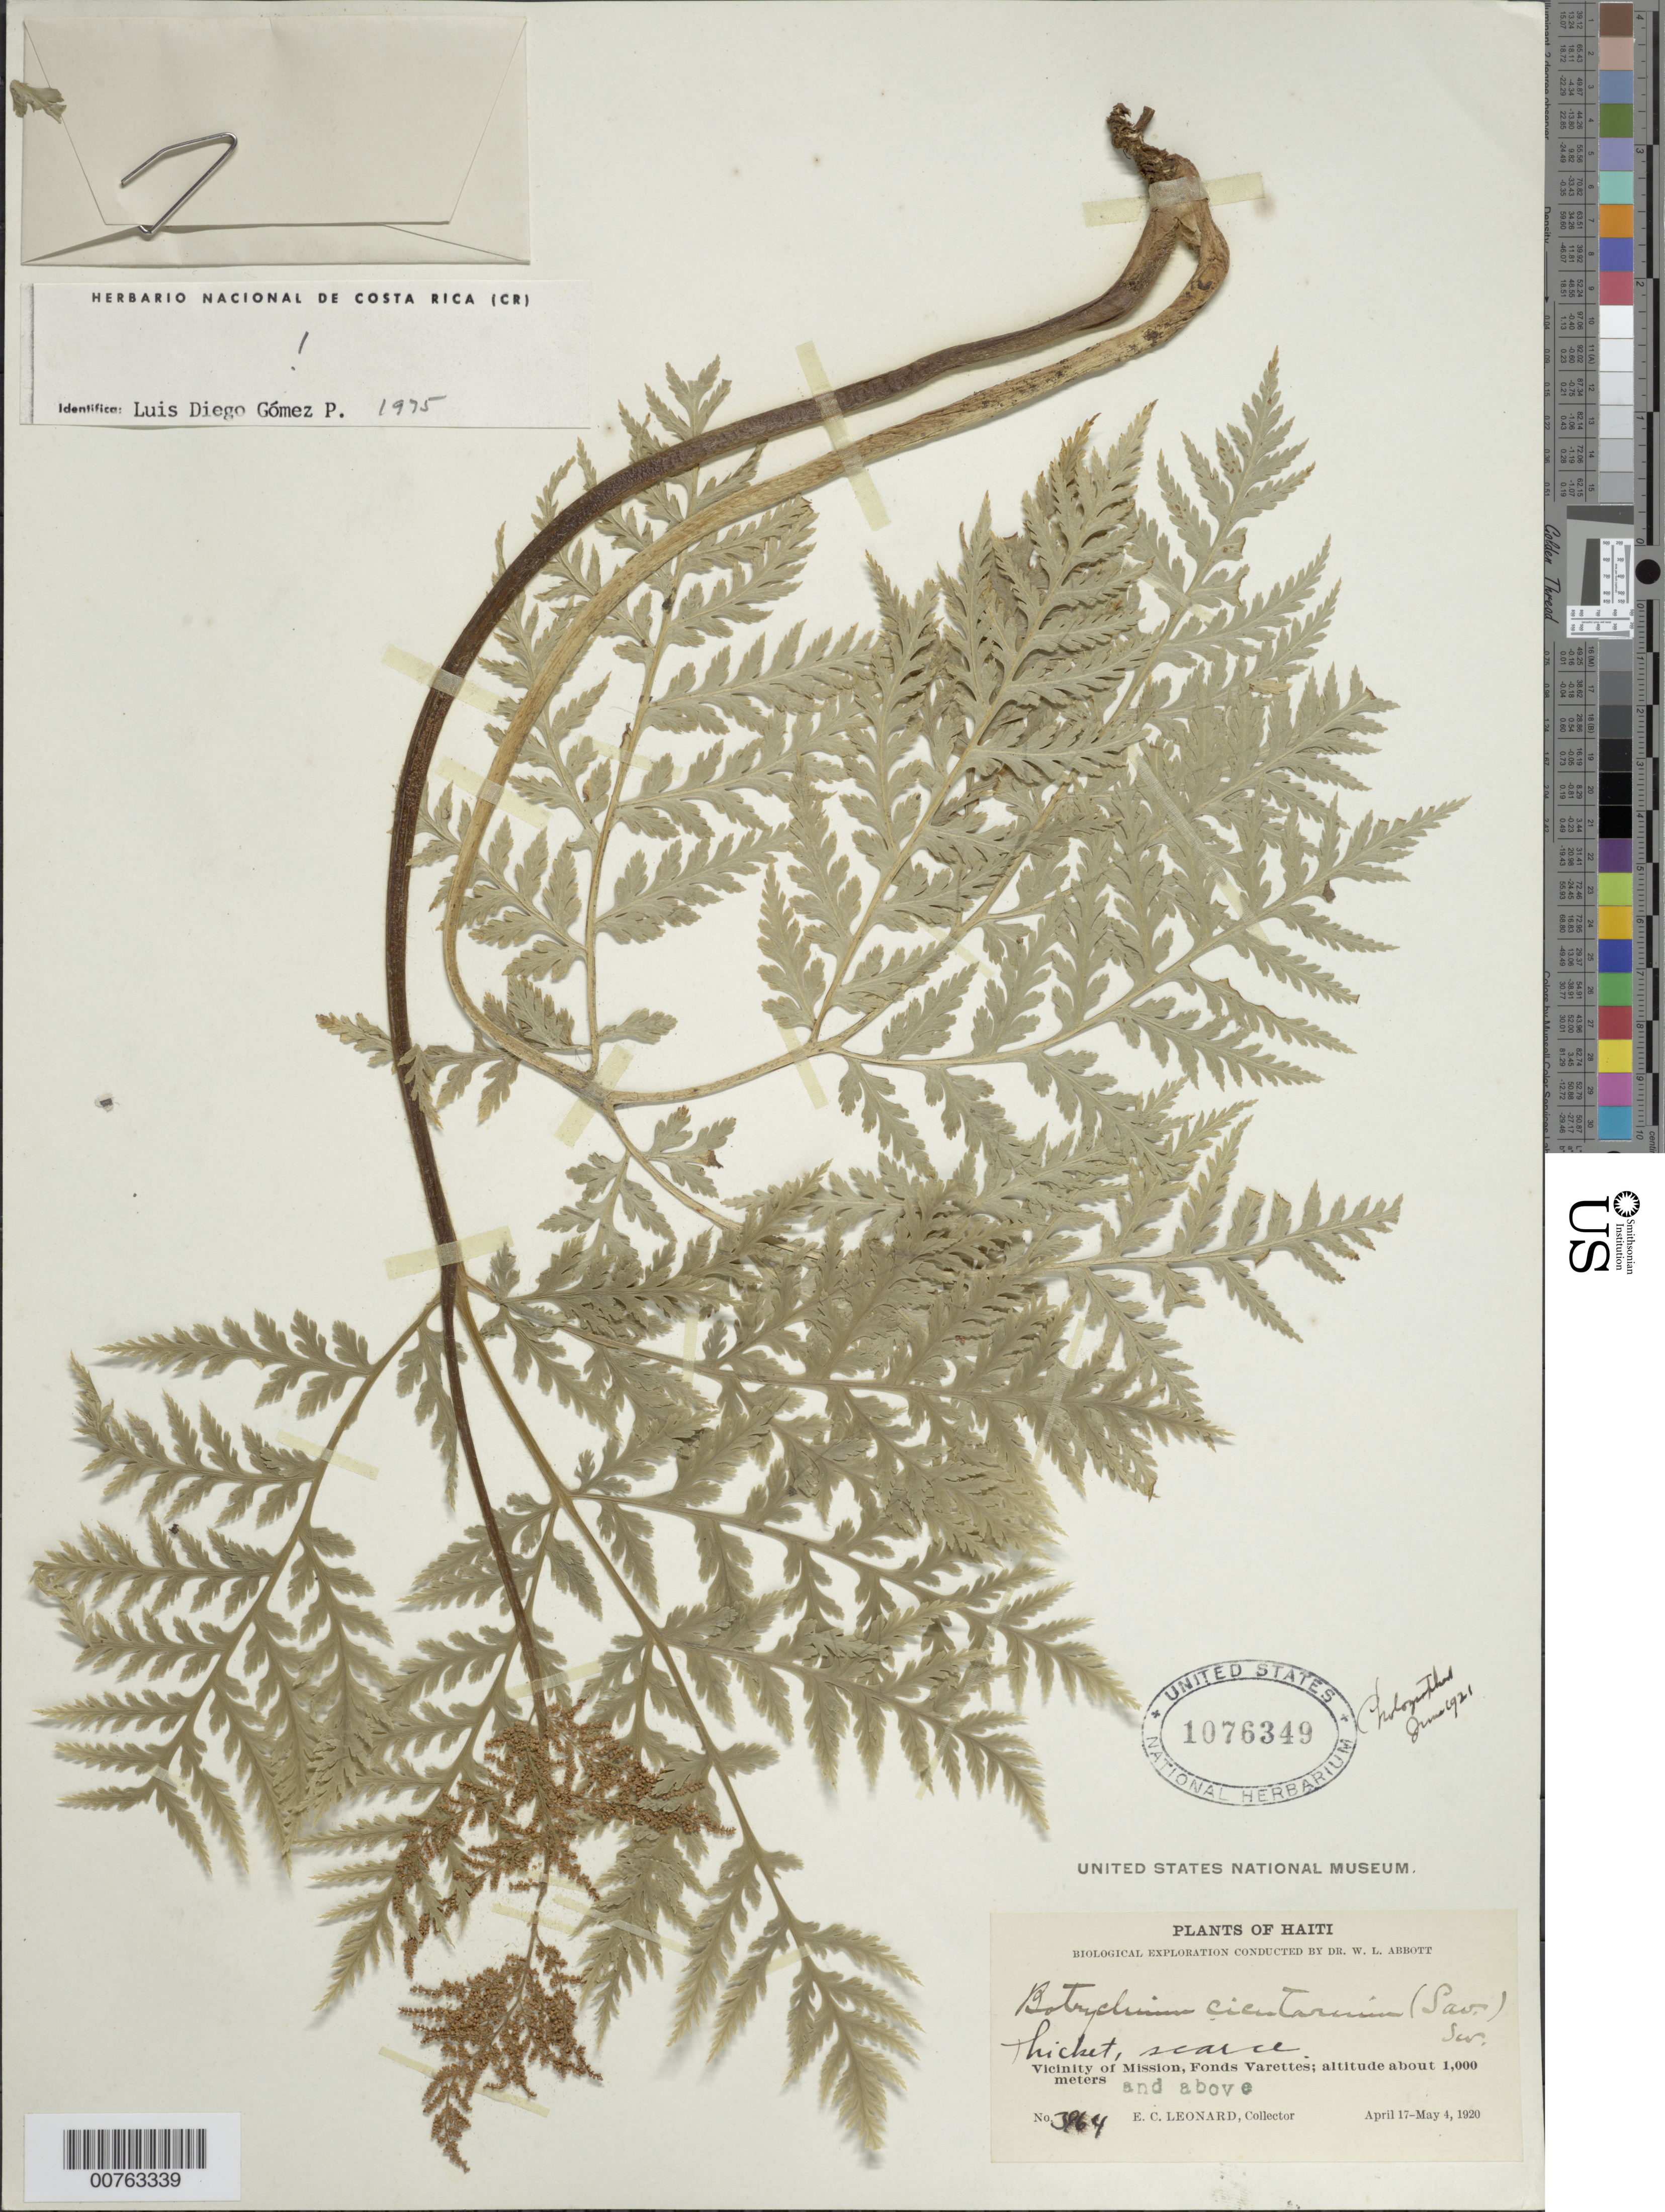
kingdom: Plantae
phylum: Tracheophyta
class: Polypodiopsida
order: Ophioglossales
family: Ophioglossaceae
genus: Botrychium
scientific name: Botrychium virginianum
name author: (L.) Sw.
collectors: E. C. Leonard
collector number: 3964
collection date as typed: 17 Apr 1920 04 May 1920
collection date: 1920-04-17/1920-05-04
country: Haiti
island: Hispaniola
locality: Vicinity of Mission, Fonds Varettes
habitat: Thicket, scarce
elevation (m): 1000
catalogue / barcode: US 1076349